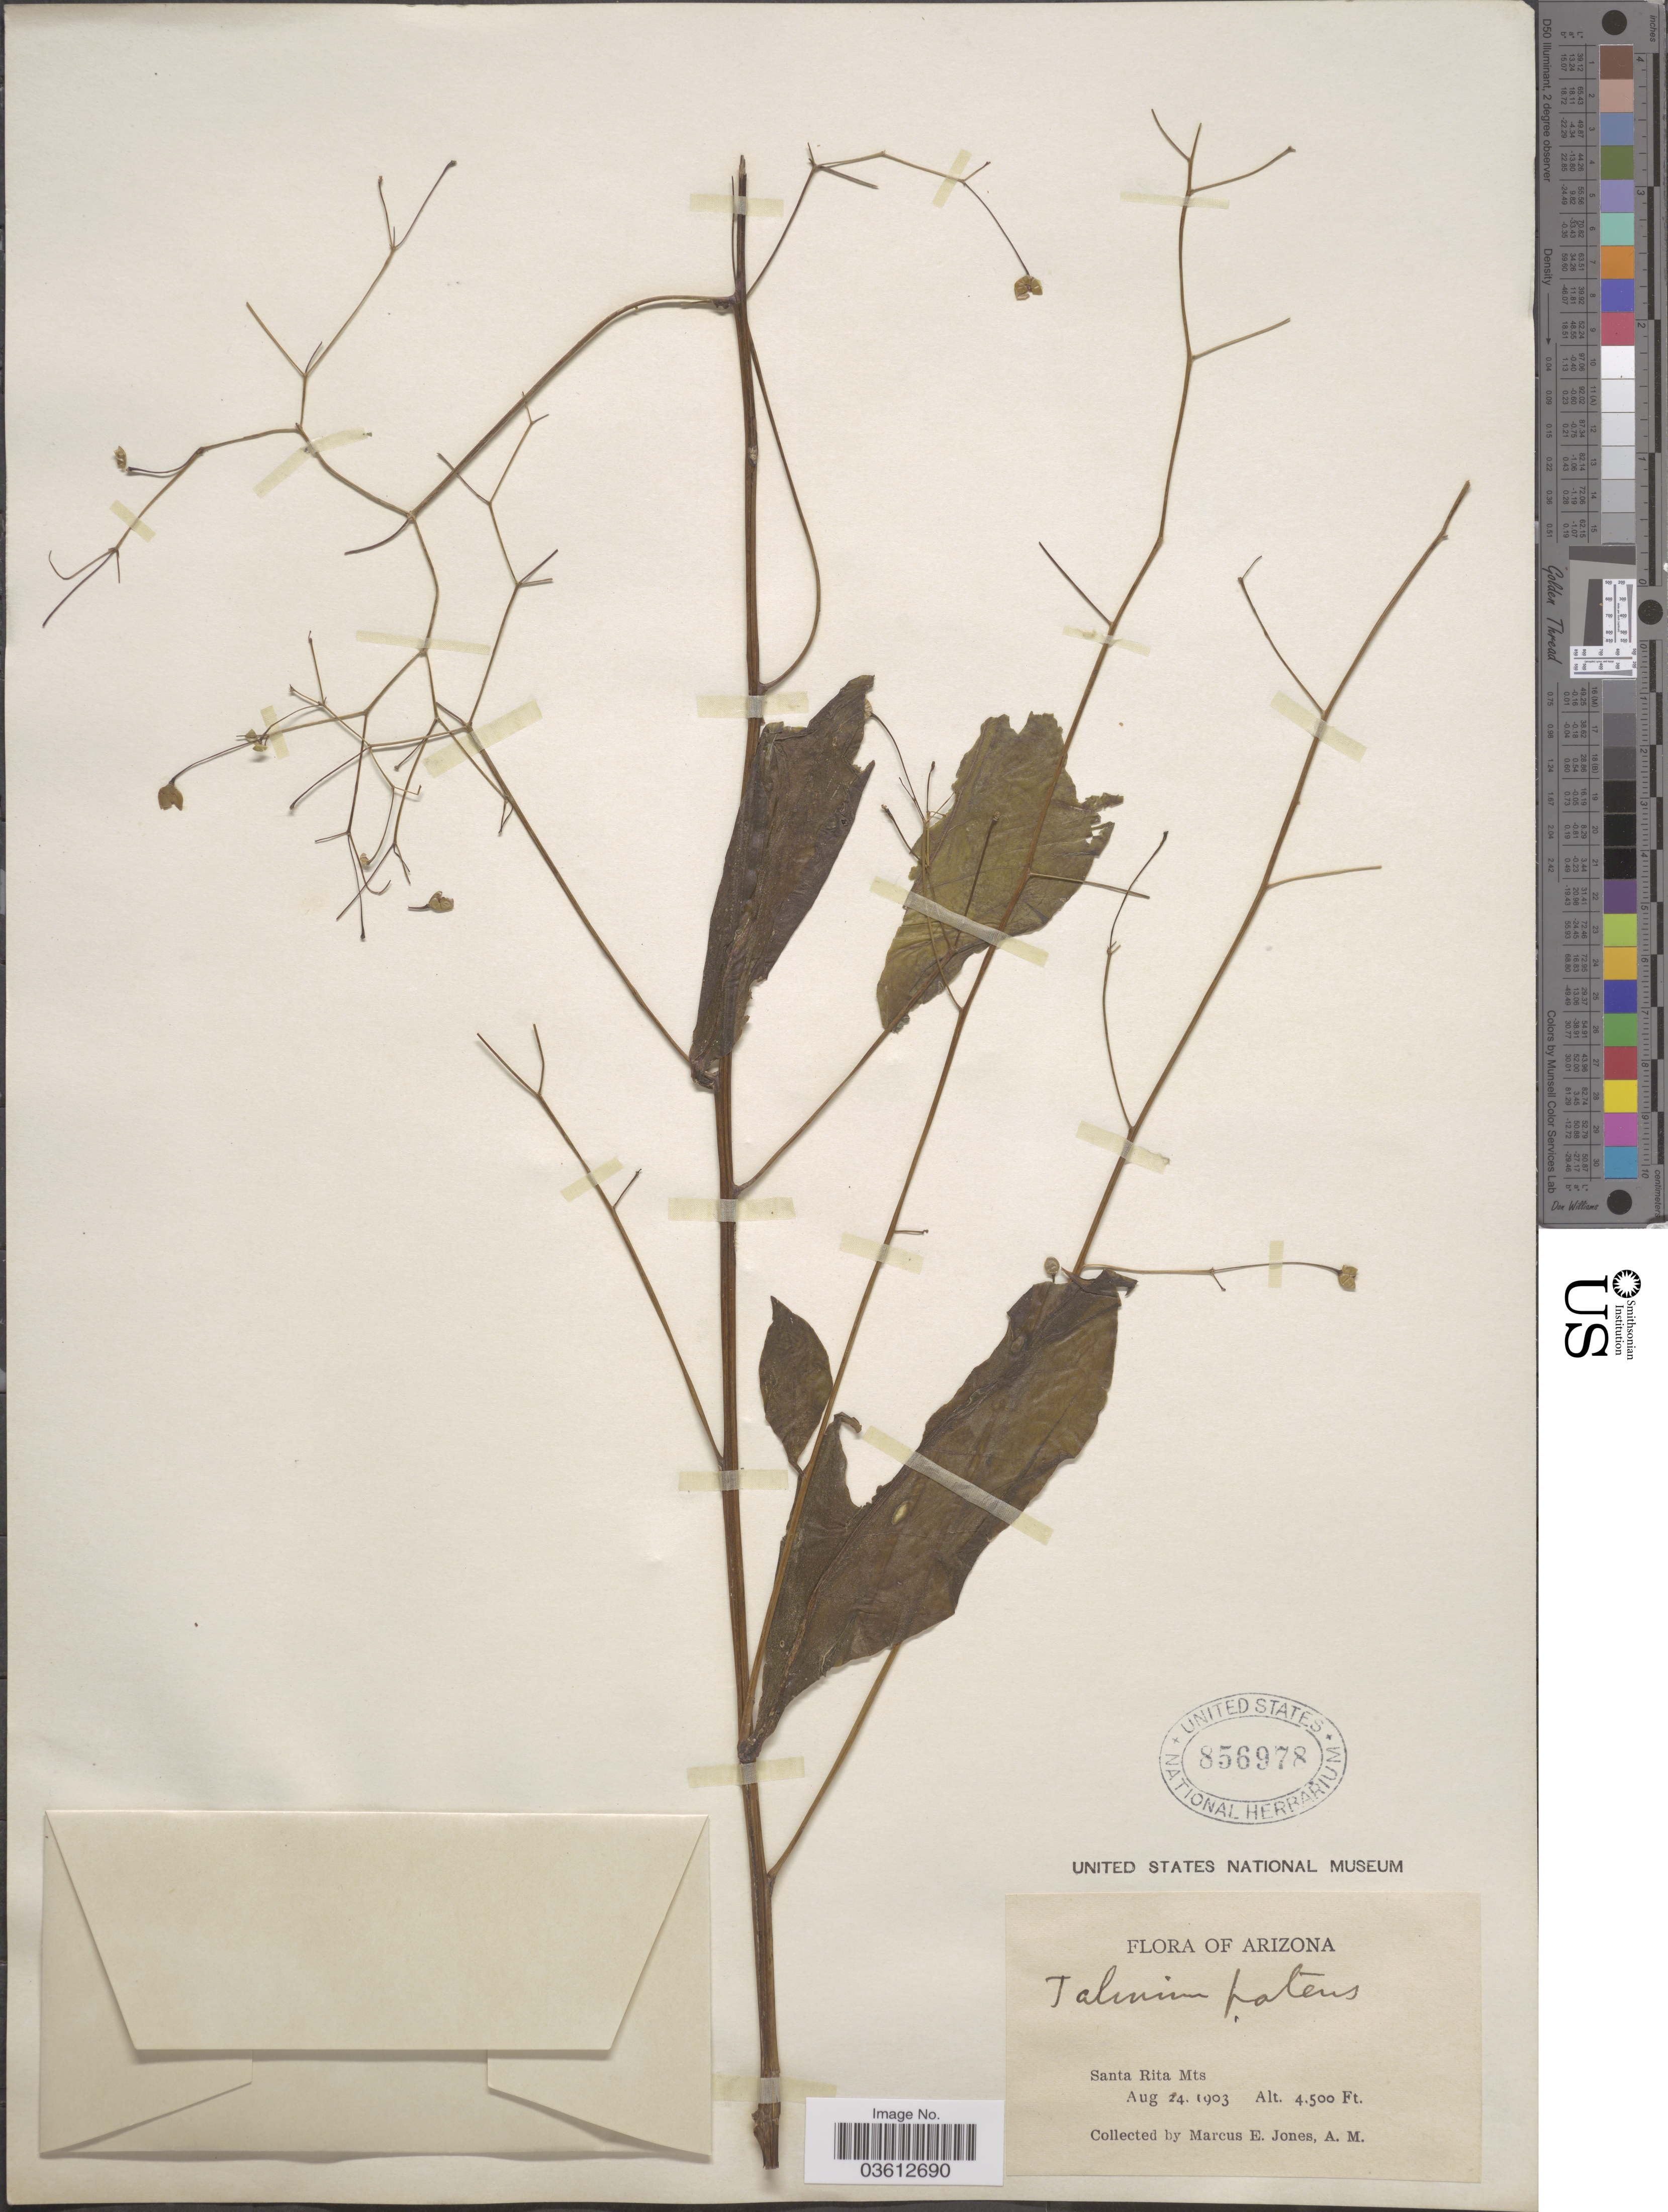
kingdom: Plantae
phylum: Tracheophyta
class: Magnoliopsida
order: Caryophyllales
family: Talinaceae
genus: Talinum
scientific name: Talinum paniculatum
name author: (Jacq.) Gaertn.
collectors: M. E. Jones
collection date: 1903-08-24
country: United States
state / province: Arizona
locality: Santa Rita Mts.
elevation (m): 1372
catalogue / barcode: US 856978